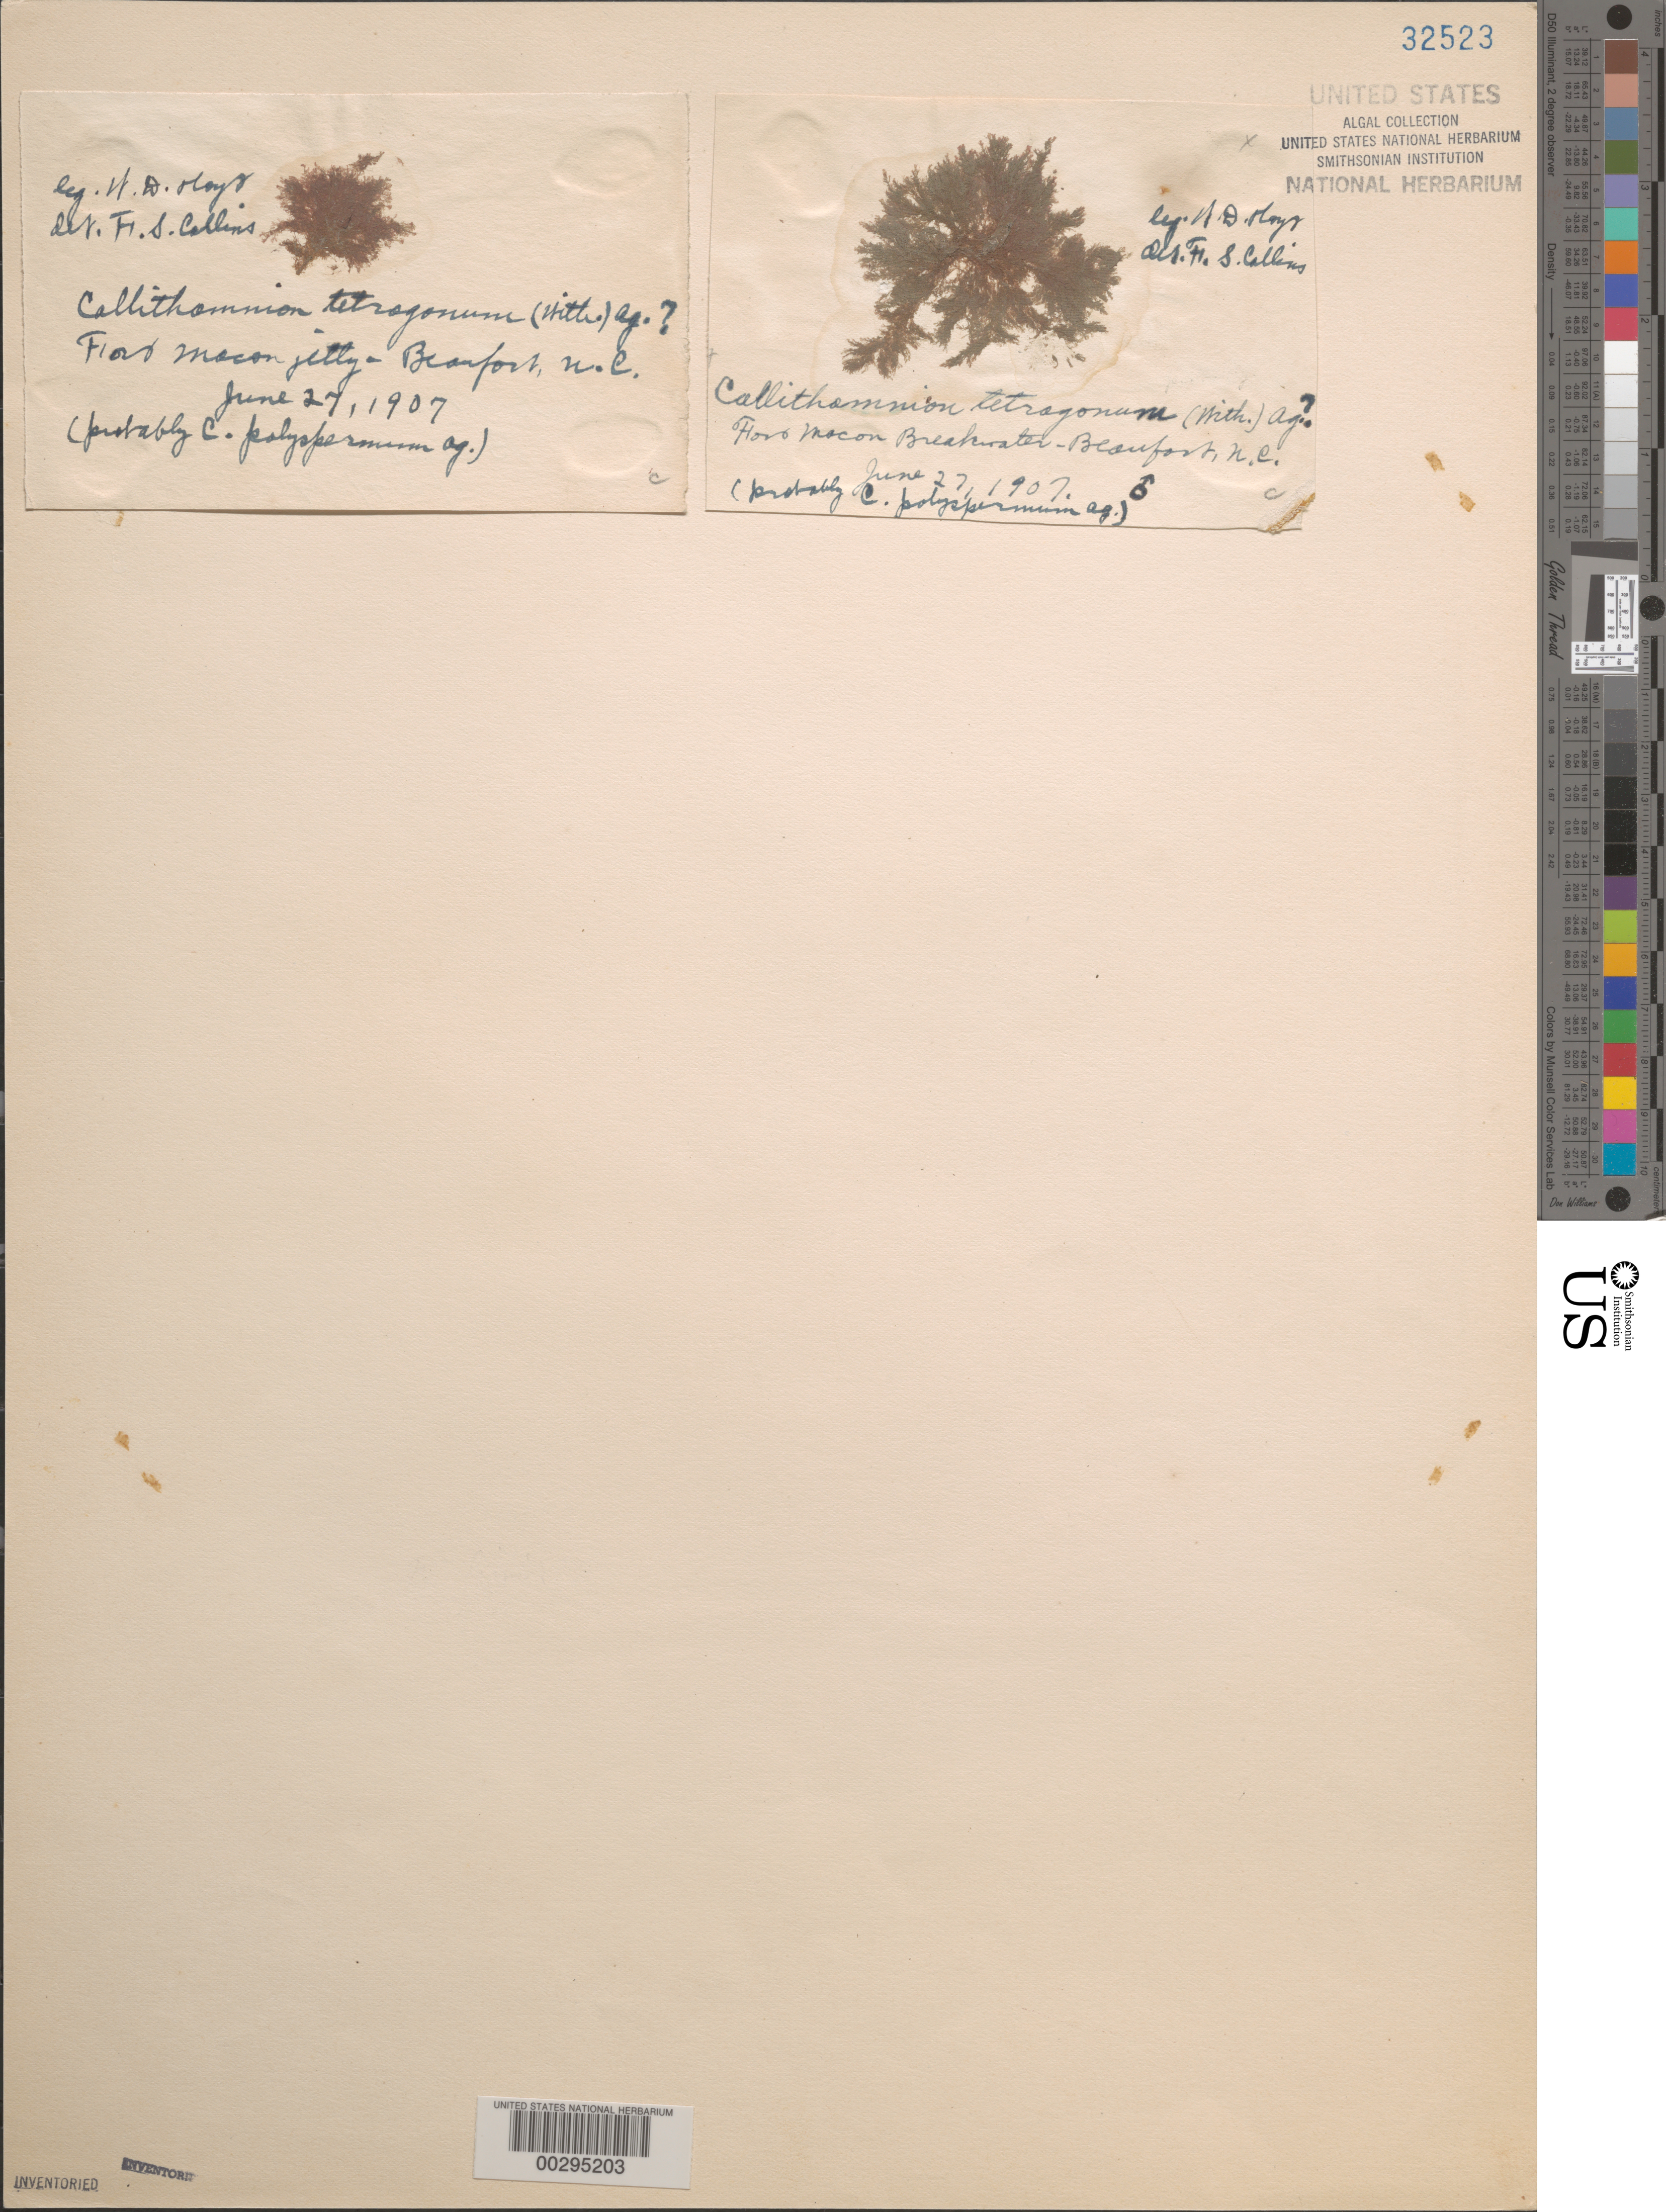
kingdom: Plantae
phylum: Rhodophyta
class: Florideophyceae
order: Ceramiales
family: Callithamniaceae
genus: Callithamnion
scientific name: Callithamnion tetragonum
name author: (With.) S.F. Gray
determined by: Collins, Frank S.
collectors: W. D. Hoyt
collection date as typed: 27 Jun 1907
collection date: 1907-06-27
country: United States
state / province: North Carolina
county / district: Carteret County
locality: Beaufort, Fort Macon jetty and breakwater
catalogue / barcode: US 32523